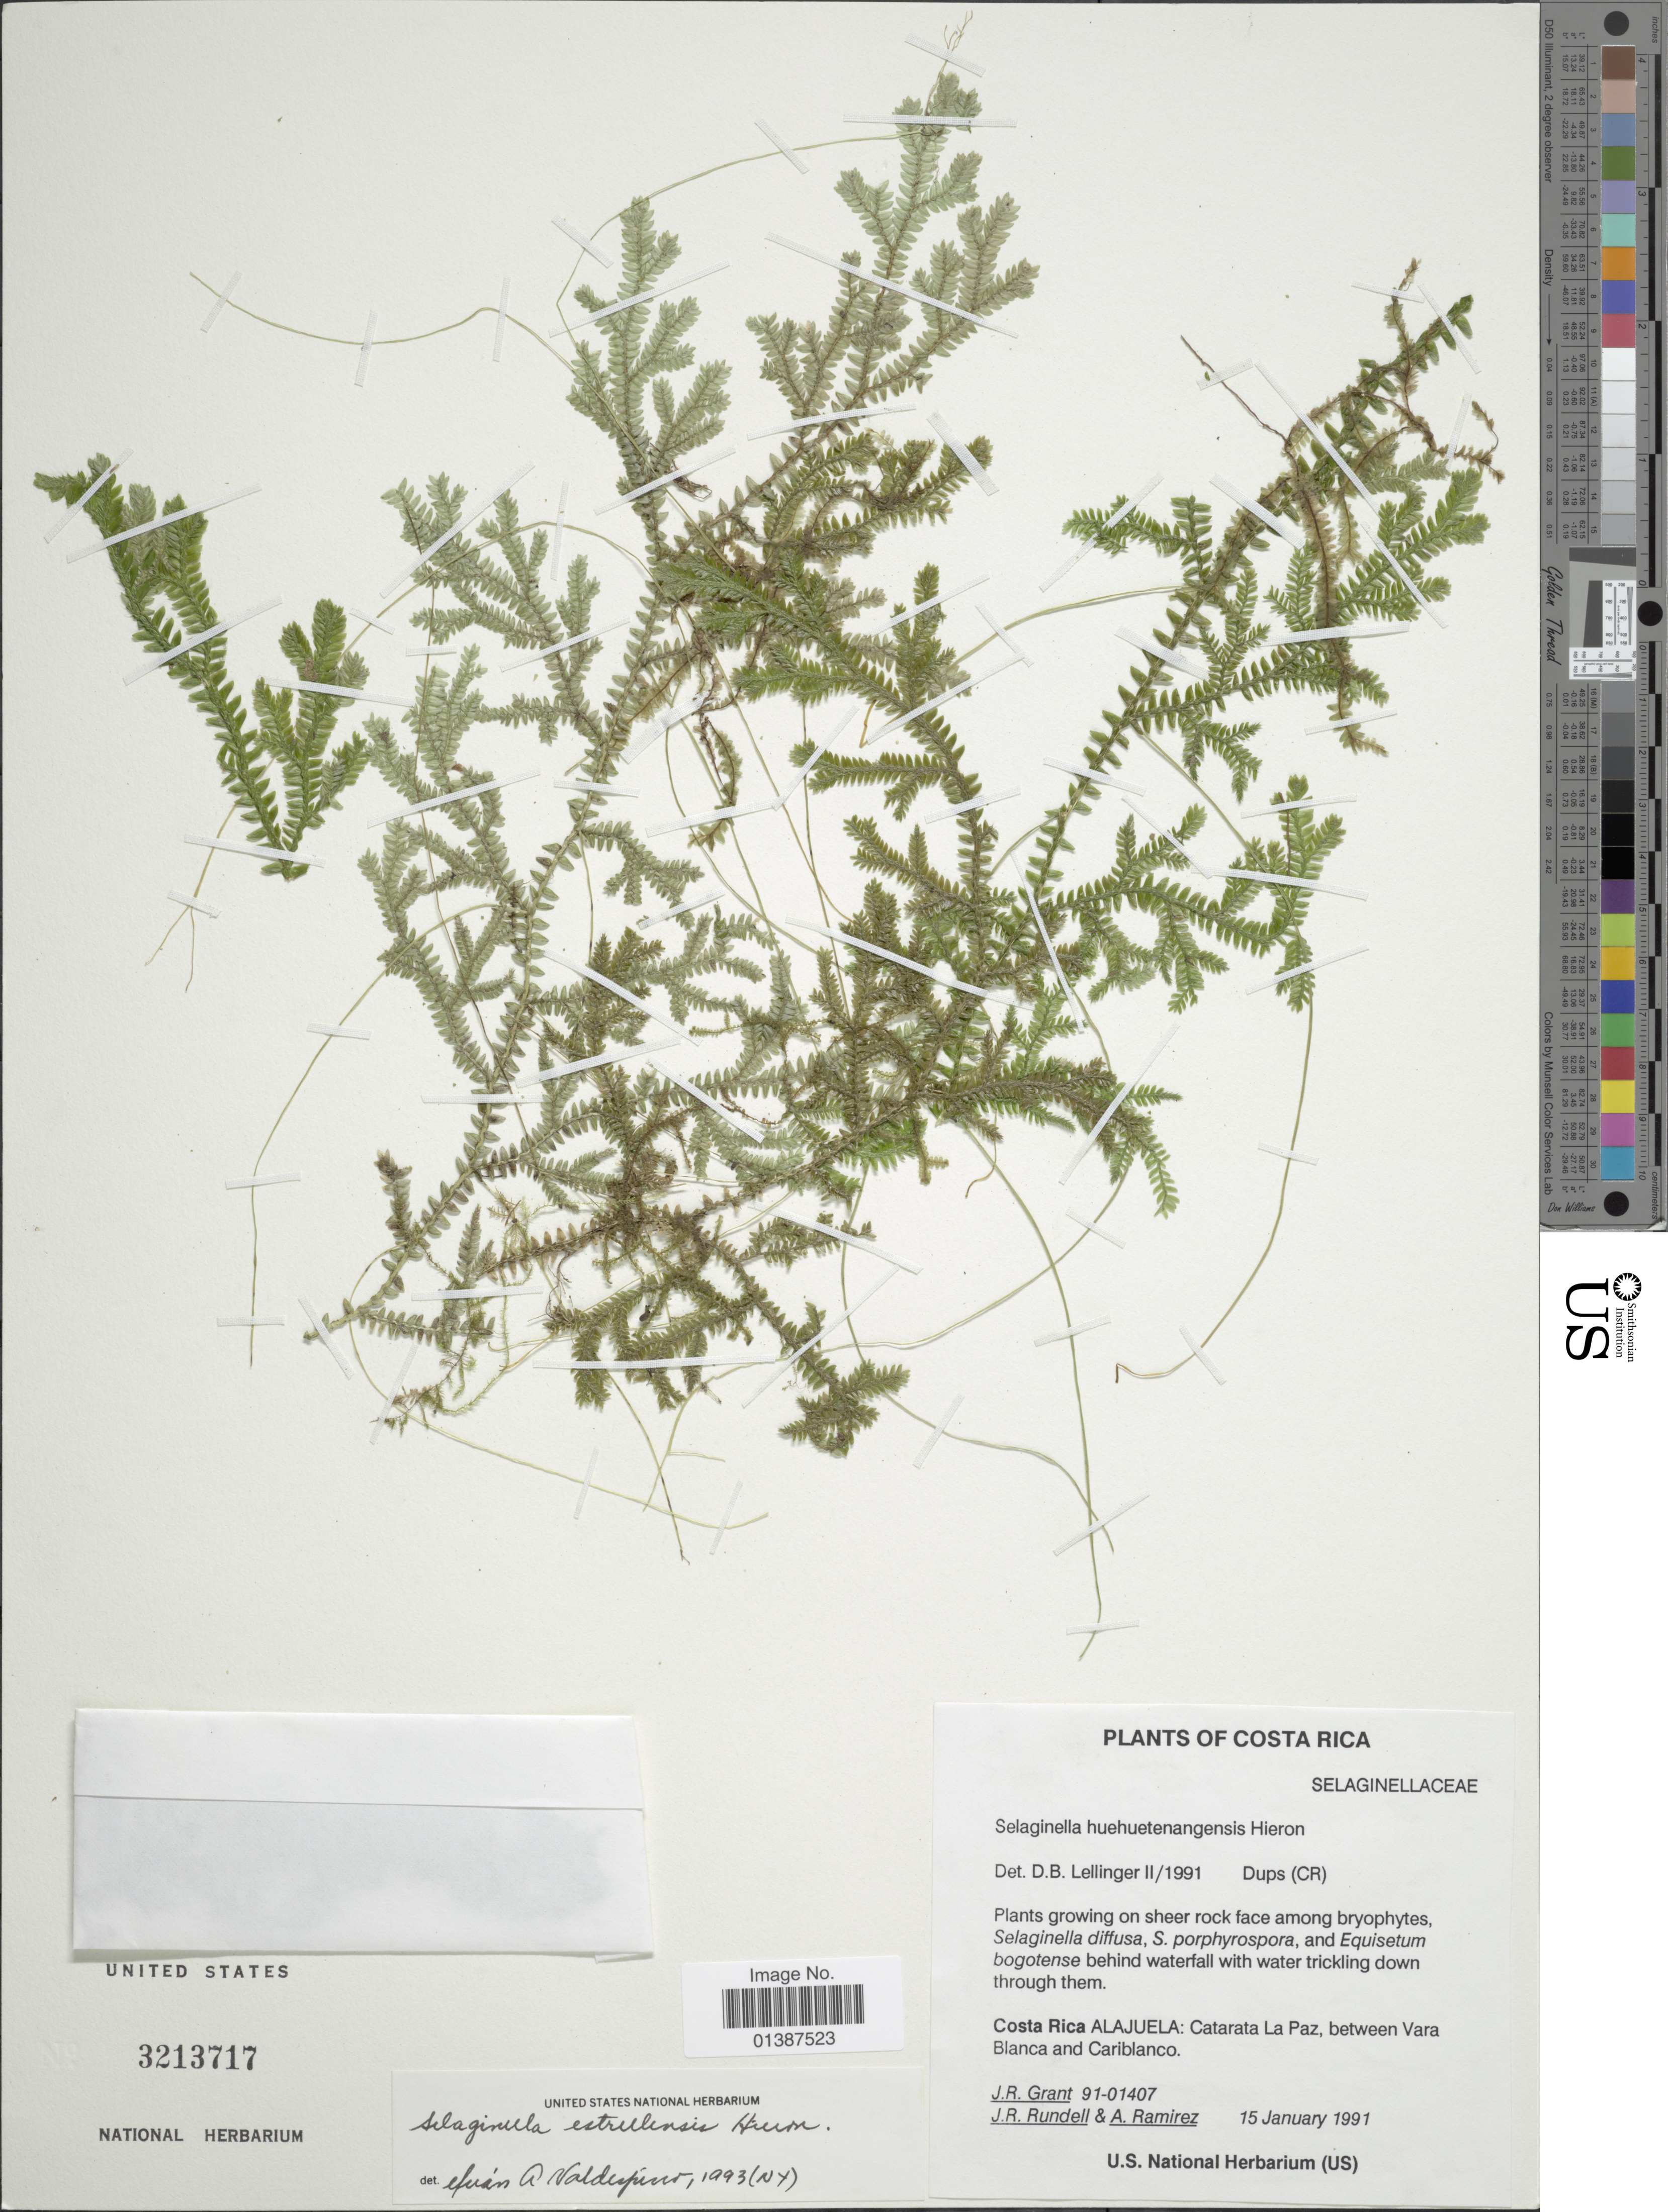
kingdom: Plantae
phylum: Tracheophyta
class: Lycopodiopsida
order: Selaginellales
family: Selaginellaceae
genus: Selaginella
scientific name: Selaginella estrellensis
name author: Hieron.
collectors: J. Grant, J. R. Rundell & A. Ramirez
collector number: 91-01407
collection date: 1991-01-15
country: Costa Rica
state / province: Alajuela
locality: Cuatarata La Paz, between Vara Blanca and Cariblanco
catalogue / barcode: US 3213717